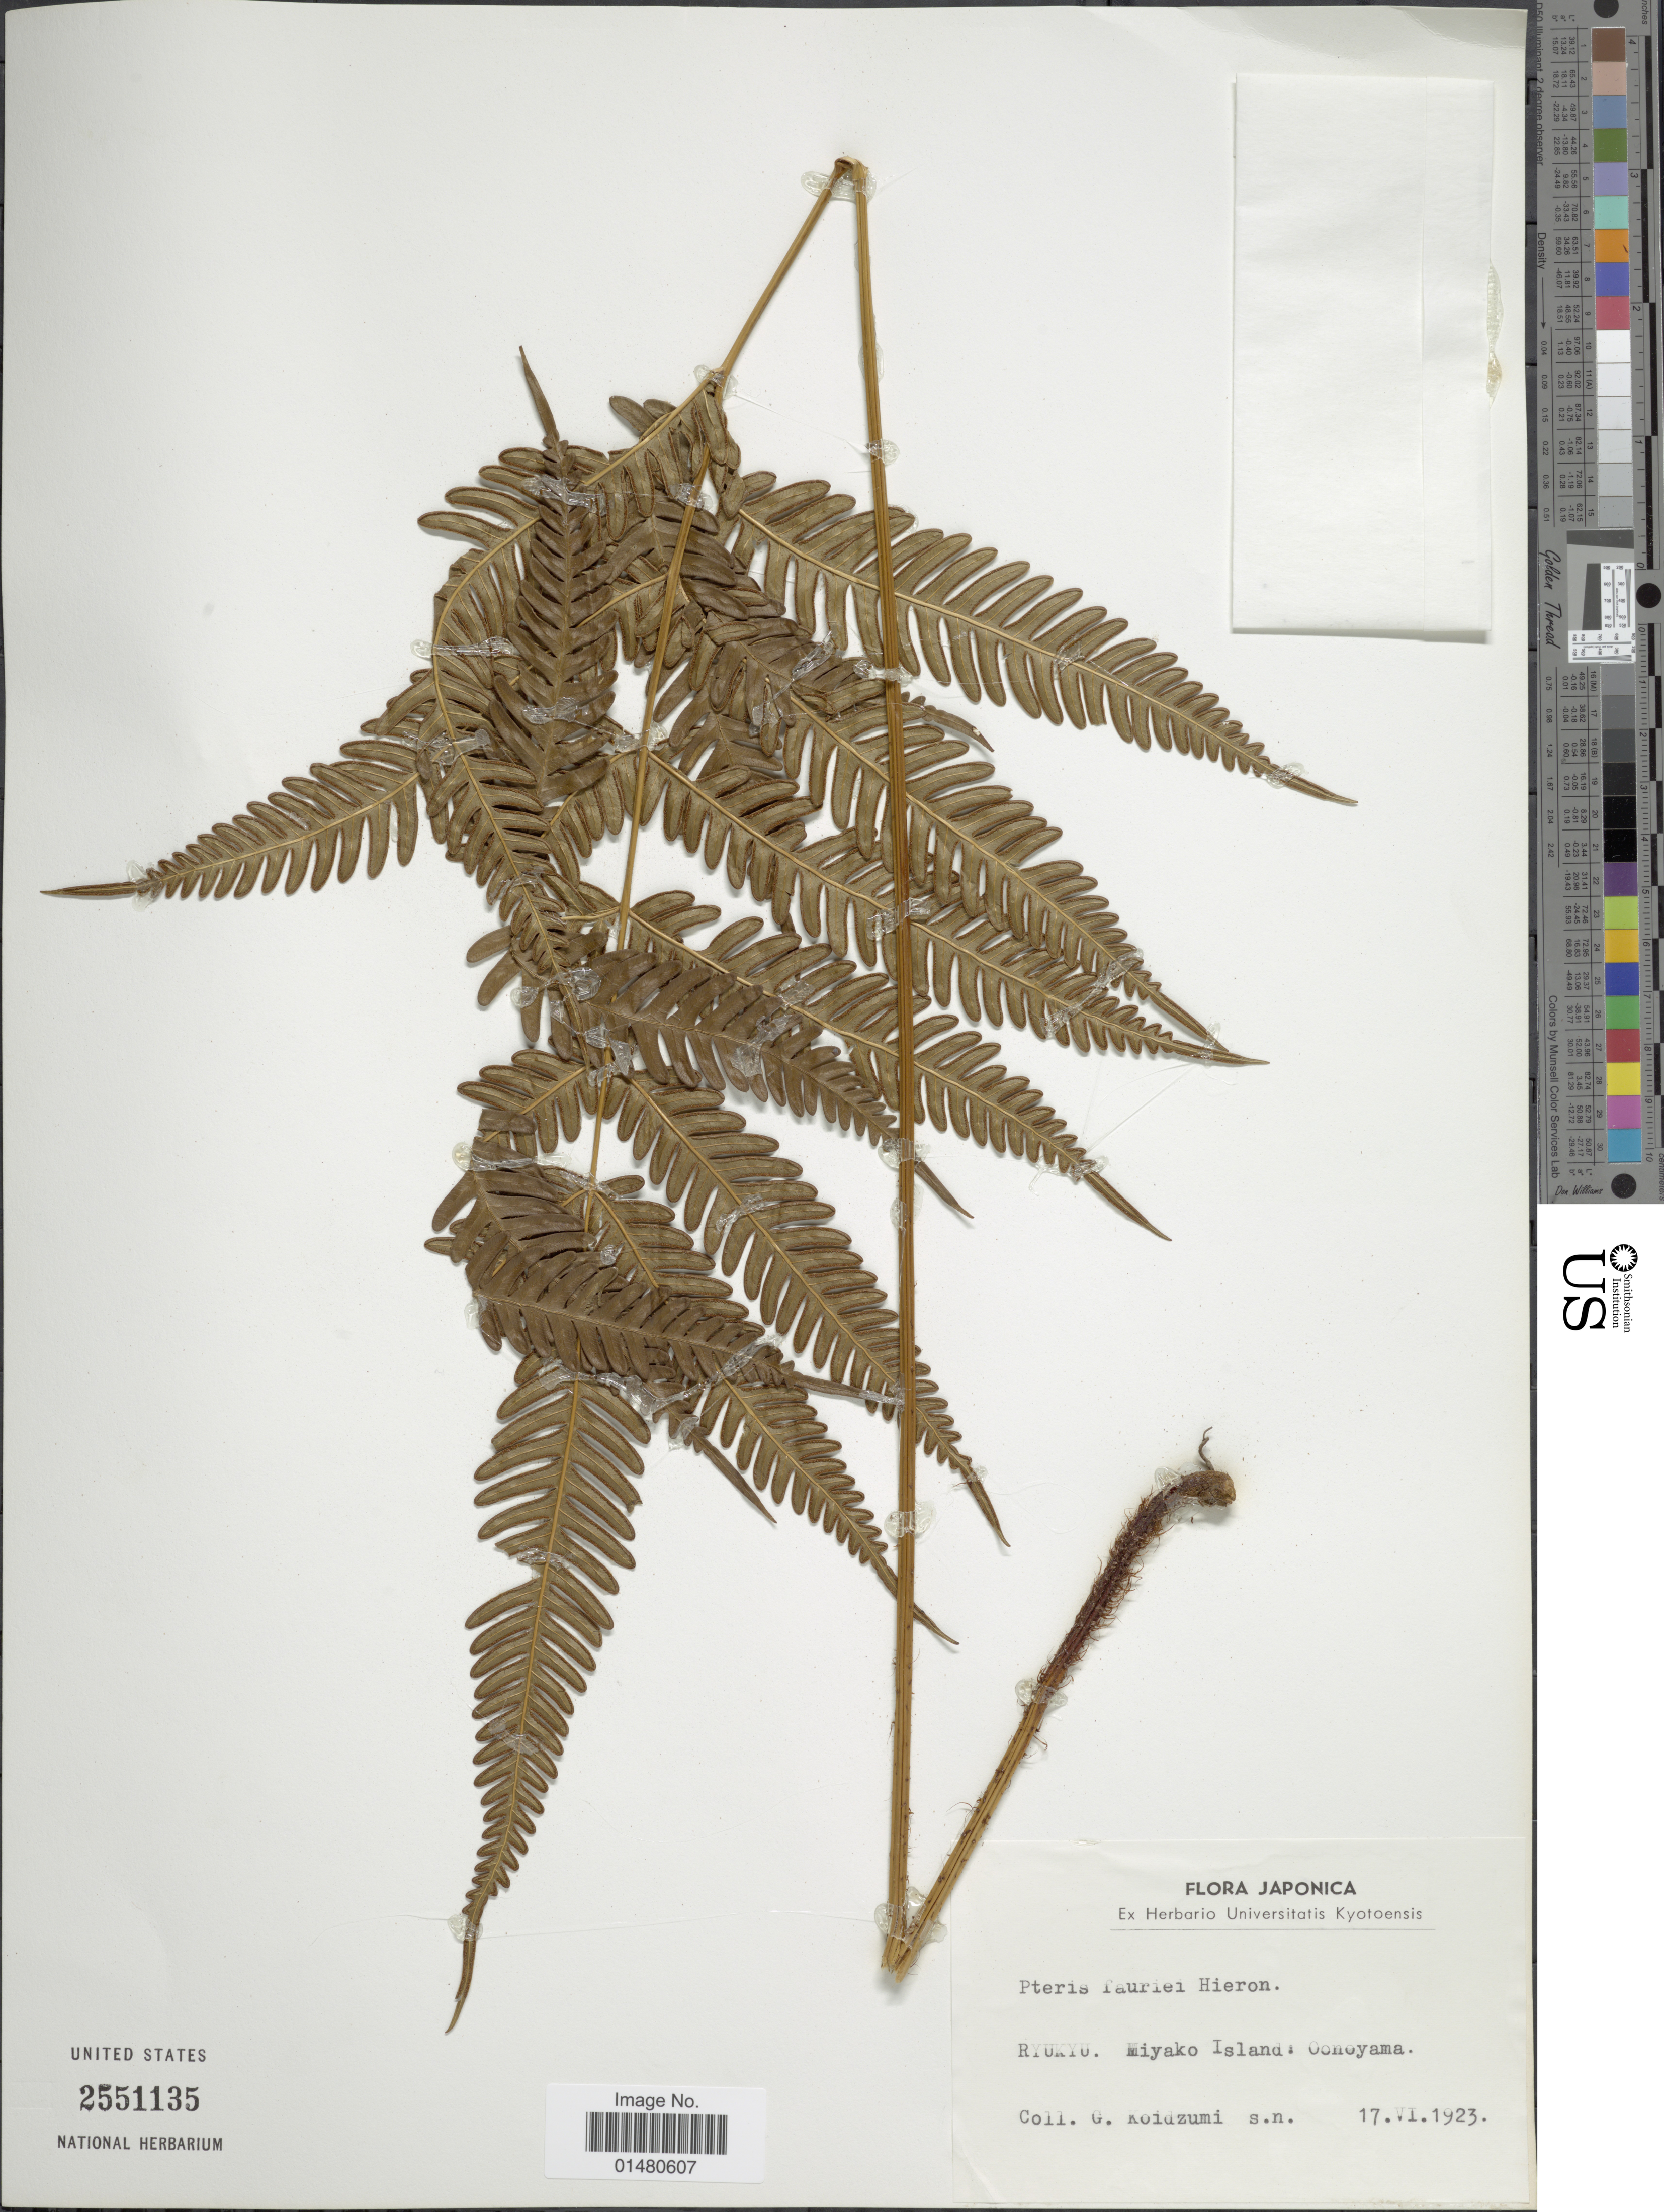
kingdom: Plantae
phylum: Tracheophyta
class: Polypodiopsida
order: Polypodiales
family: Pteridaceae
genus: Pteris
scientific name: Pteris fauriei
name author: Hieron.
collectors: G. Koidzumi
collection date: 1923-06-17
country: Japan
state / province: Okinawa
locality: Ryukyu. Miyako Island: Conoyama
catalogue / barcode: US 2551135